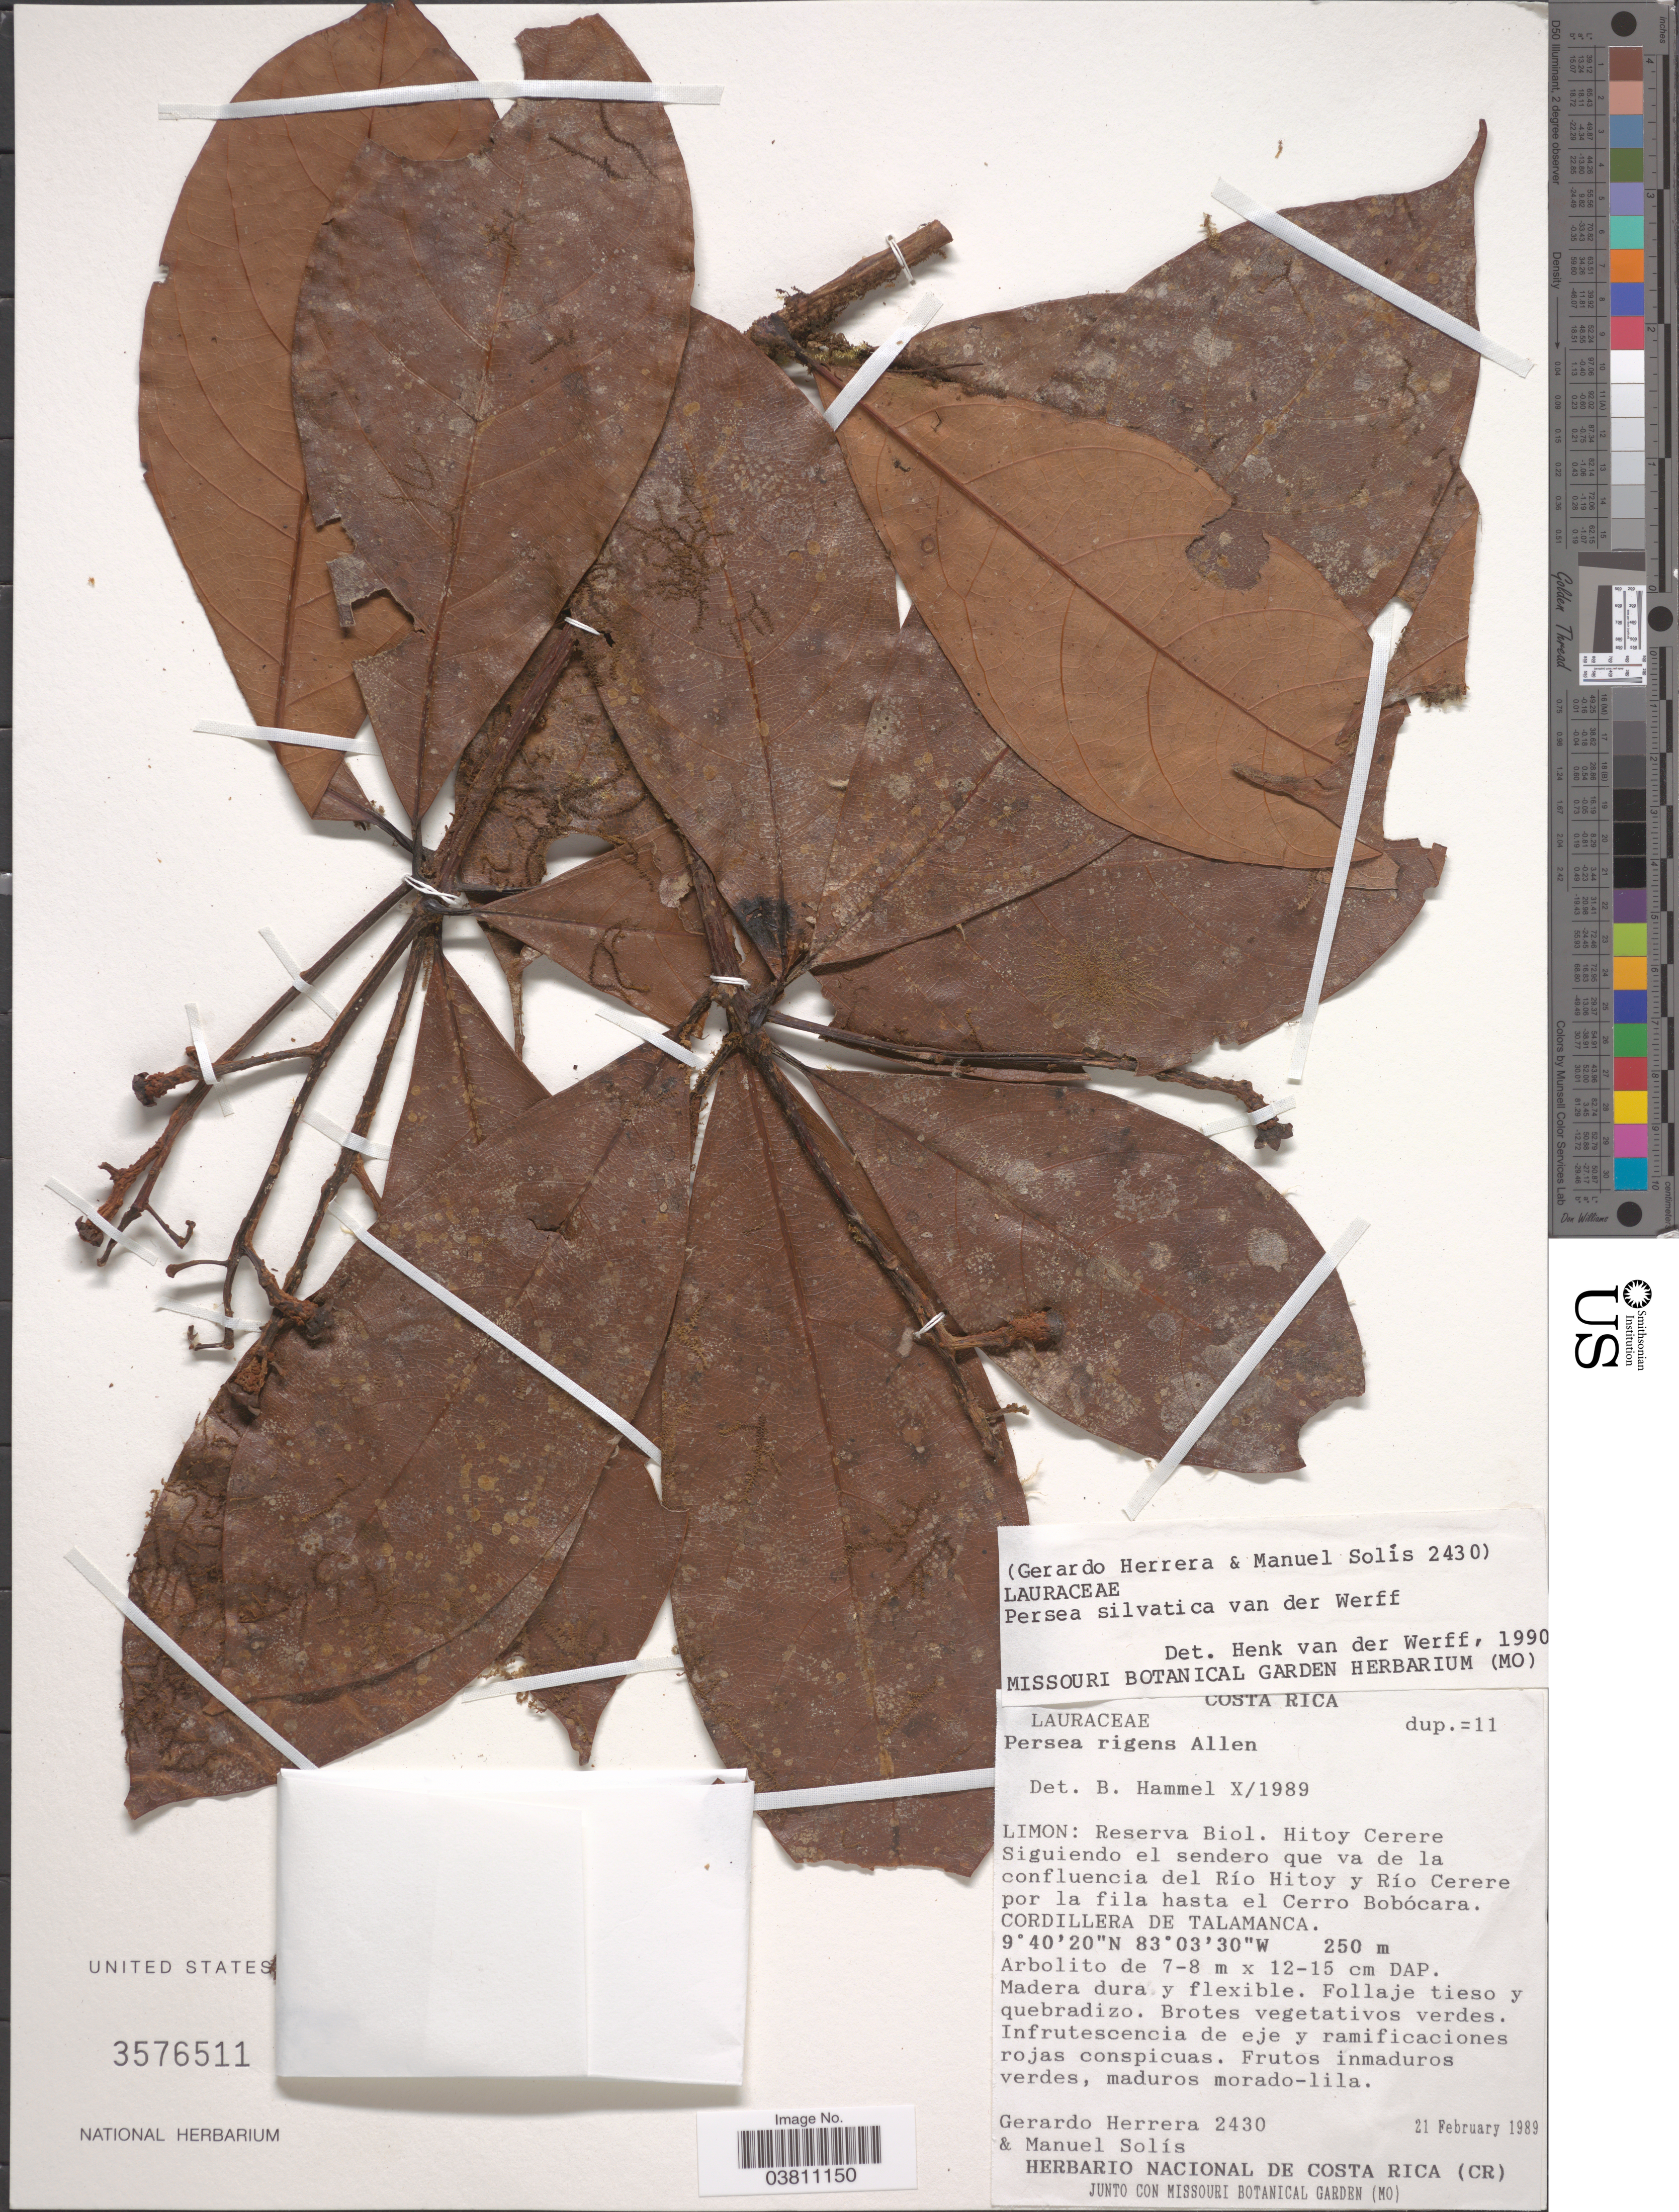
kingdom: Plantae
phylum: Tracheophyta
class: Magnoliopsida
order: Laurales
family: Lauraceae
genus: Persea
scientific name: Persea silvatica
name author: van der Werff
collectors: G. Herrera & M. Solís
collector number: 2430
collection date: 1989-02-21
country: Costa Rica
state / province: Limón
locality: Reserva Biol. Hitoy Cerere Siguiendo el sendero que va de la confluencia del Río Hitoy y Río Cerere por la fila hasta el Cerro Bobócara. Cordillera de Talamanca.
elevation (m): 250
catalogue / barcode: US 3576511